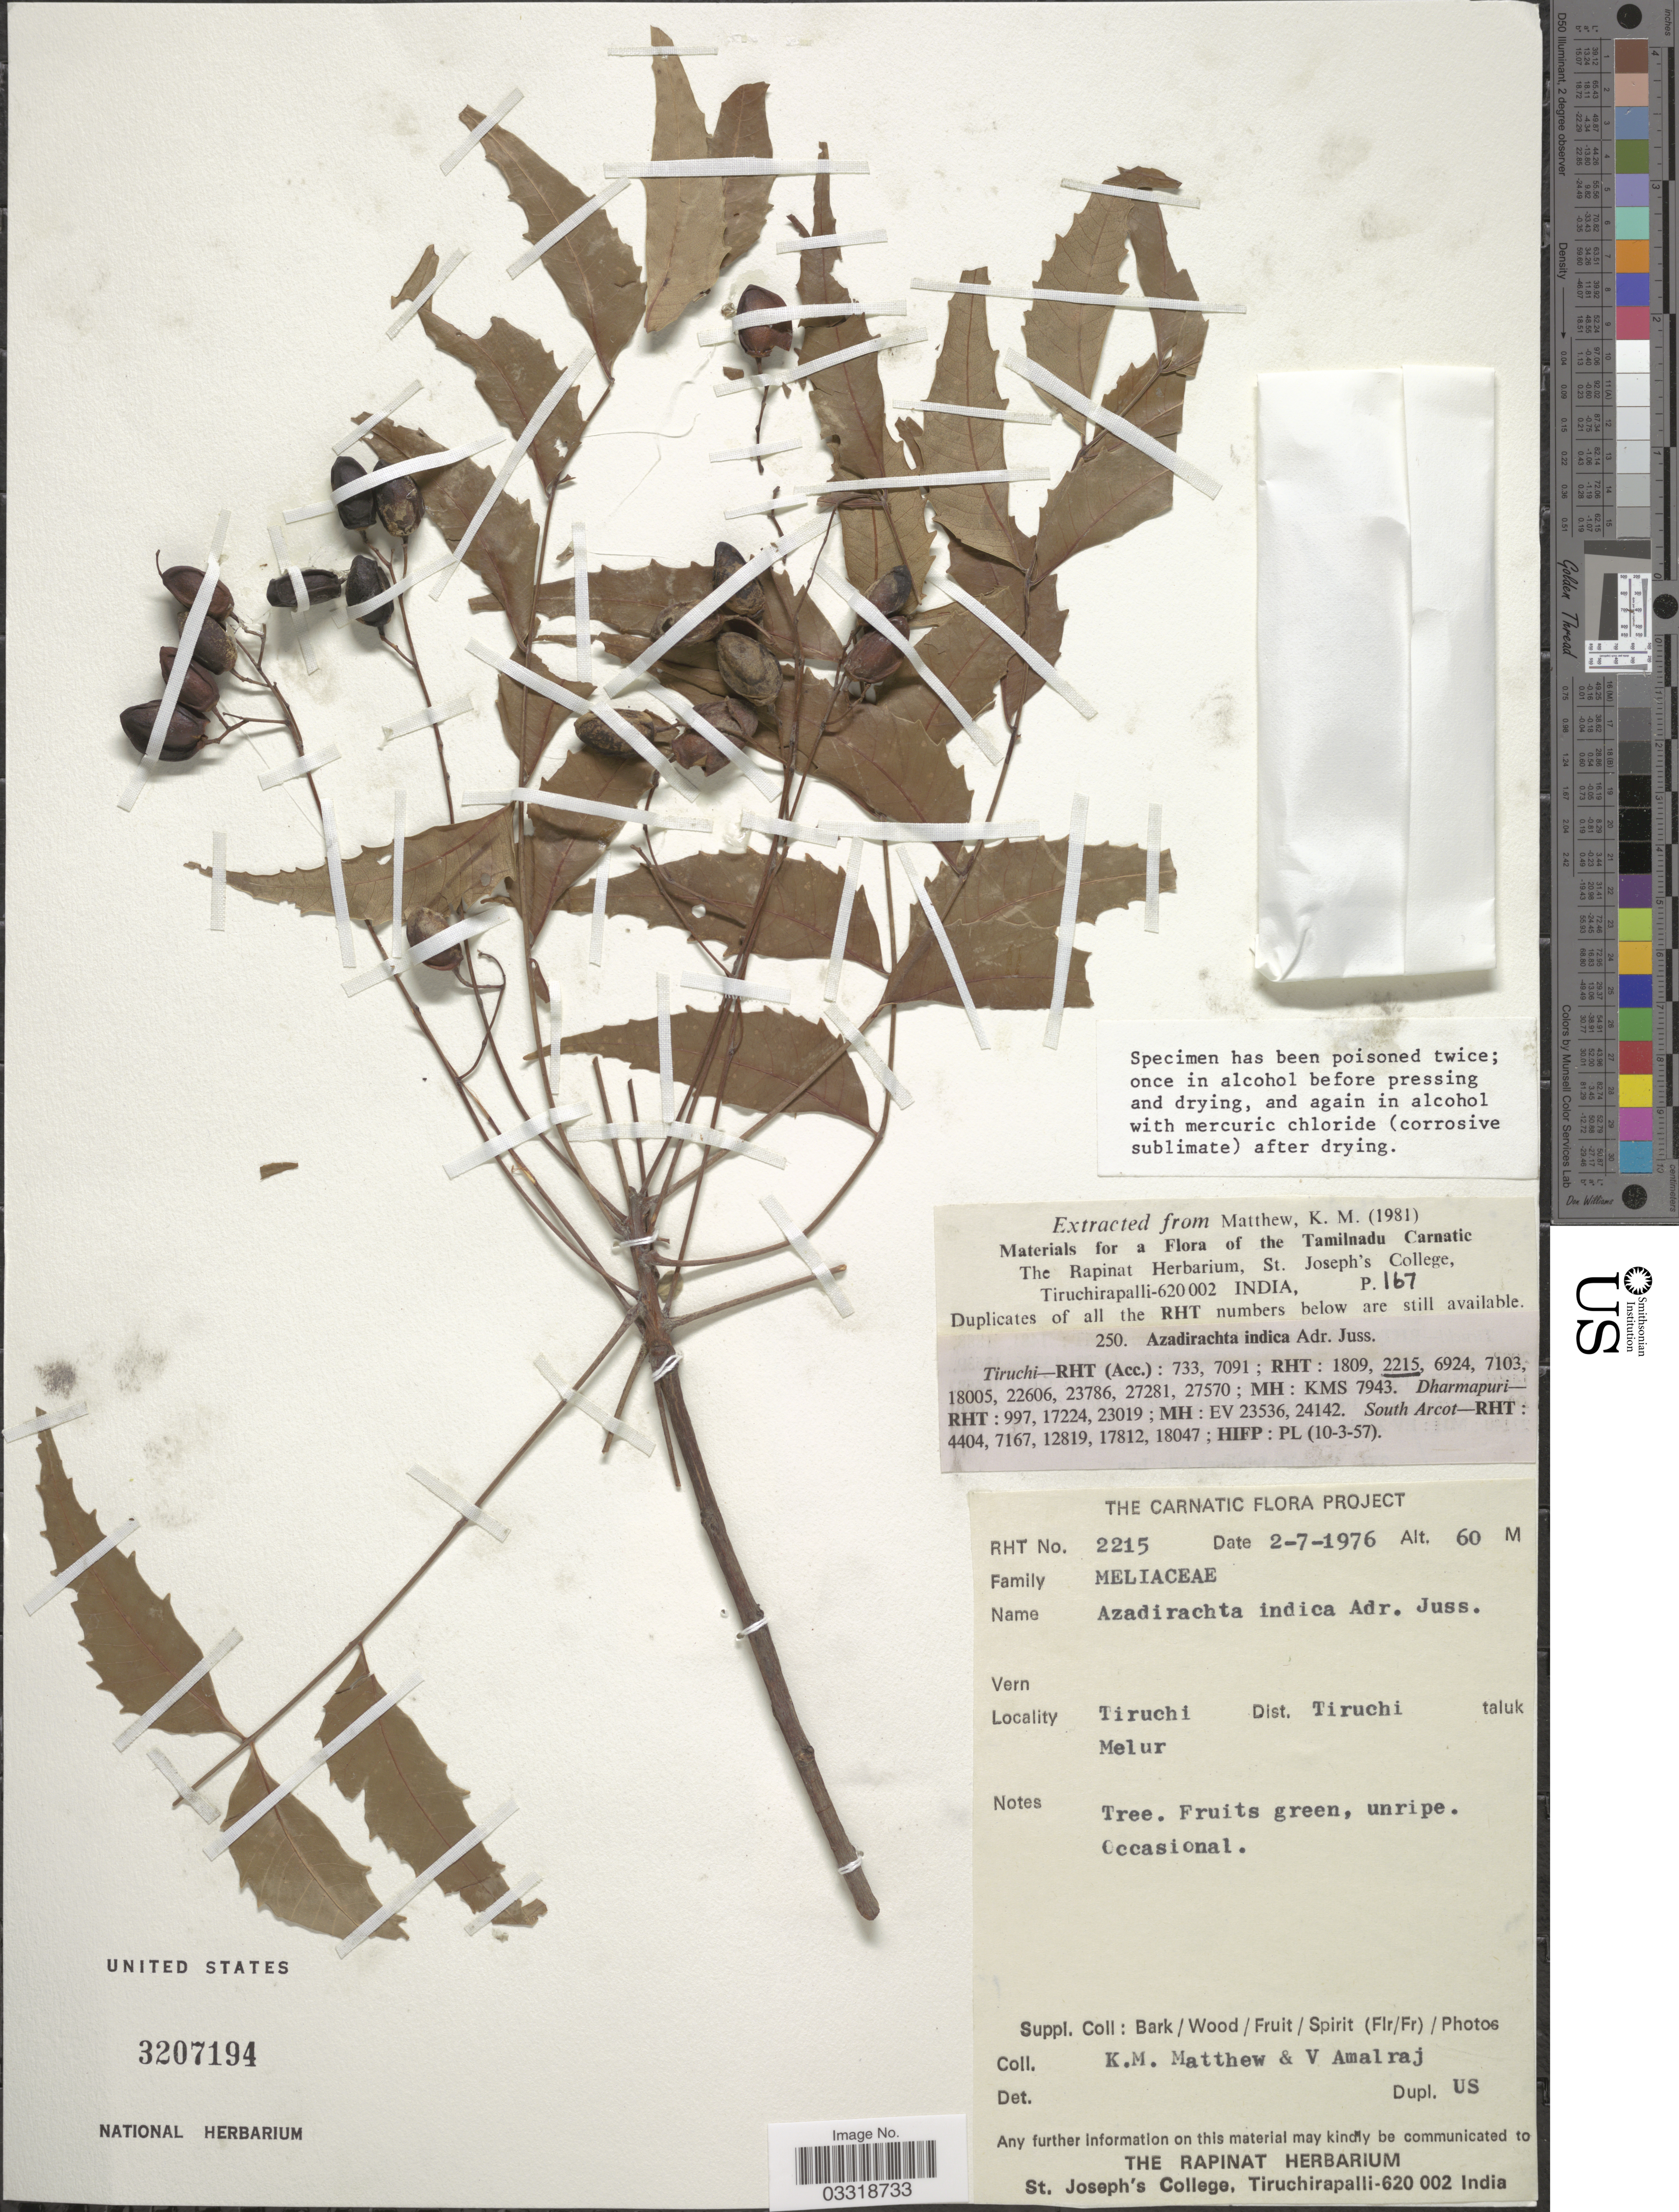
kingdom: Plantae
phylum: Tracheophyta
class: Magnoliopsida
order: Sapindales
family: Meliaceae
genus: Azadirachta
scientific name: Azadirachta indica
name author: A. Juss.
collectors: K. M. Matthew & V. Amalraj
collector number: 2215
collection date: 1976-07-02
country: India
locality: Tiruchi. Dist. Tiruchi taluk Melur.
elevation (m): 60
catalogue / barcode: US 3207194